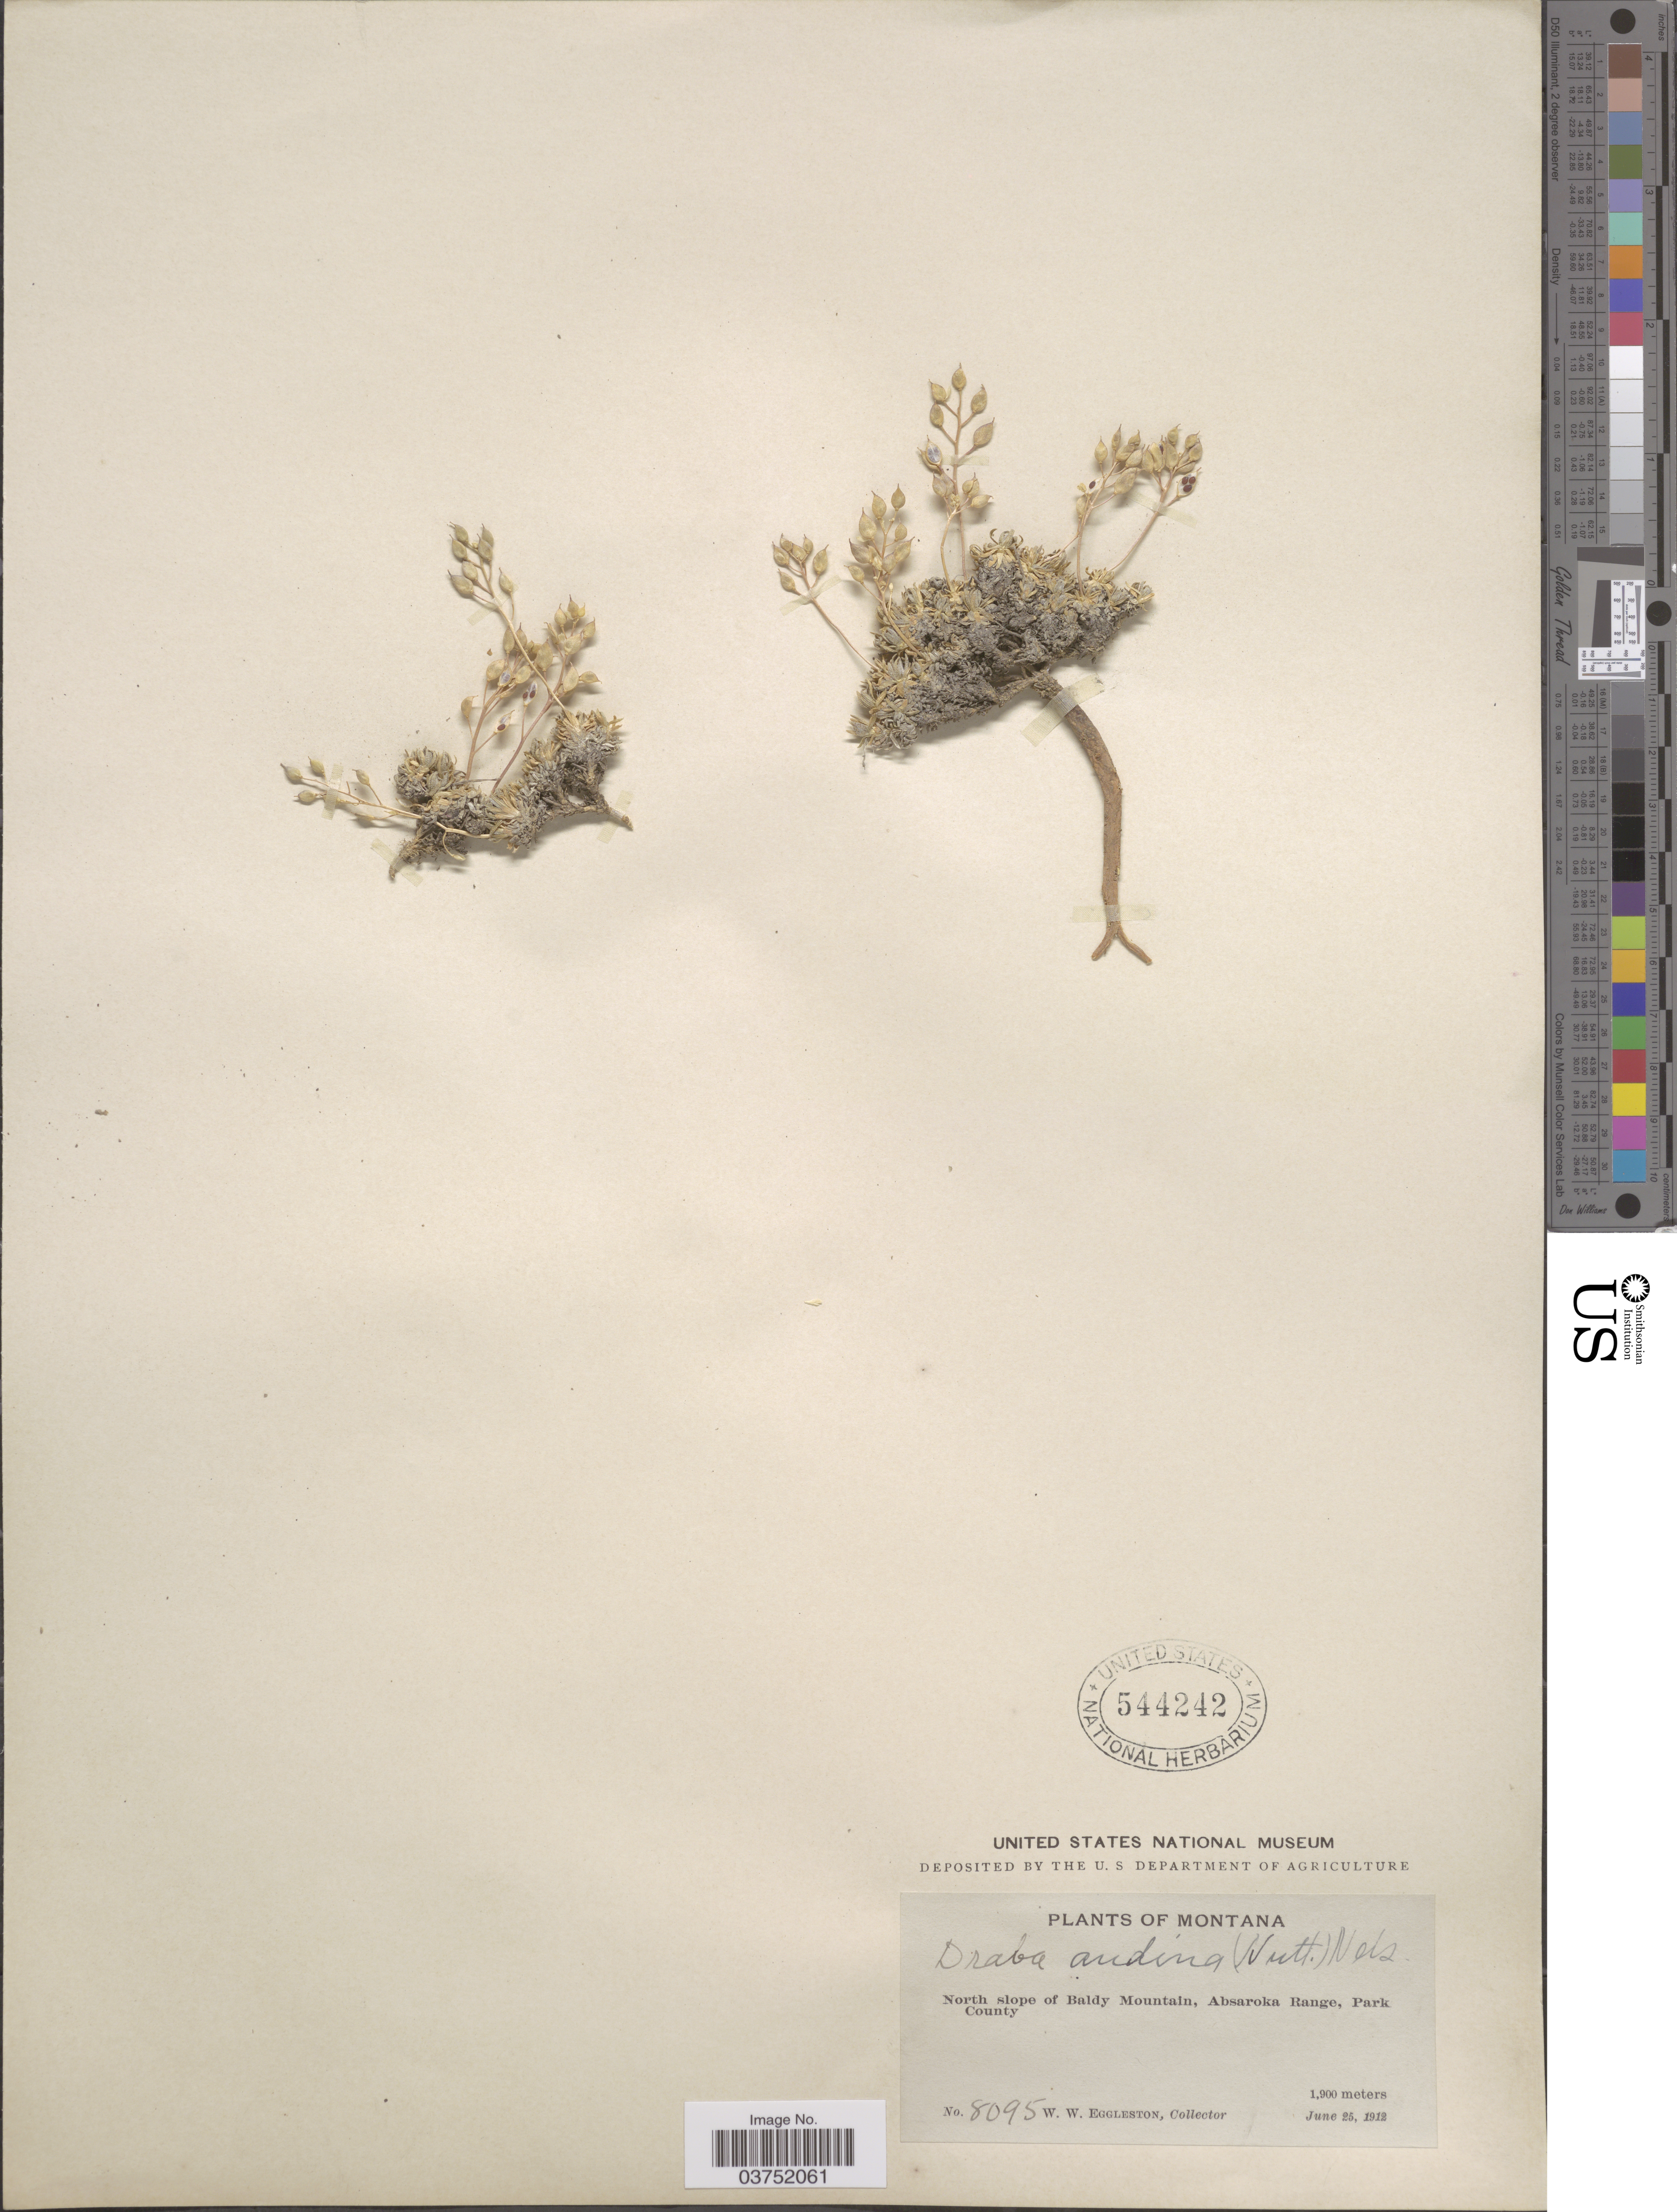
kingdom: Plantae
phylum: Tracheophyta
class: Magnoliopsida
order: Brassicales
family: Brassicaceae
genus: Draba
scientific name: Draba oligosperma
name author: Hook.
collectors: W. W. Eggleston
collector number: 8095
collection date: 1912-06-25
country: United States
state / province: Montana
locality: North slope of Baldy Mountain, Absaroka Range, Park County.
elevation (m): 1900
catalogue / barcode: US 544242